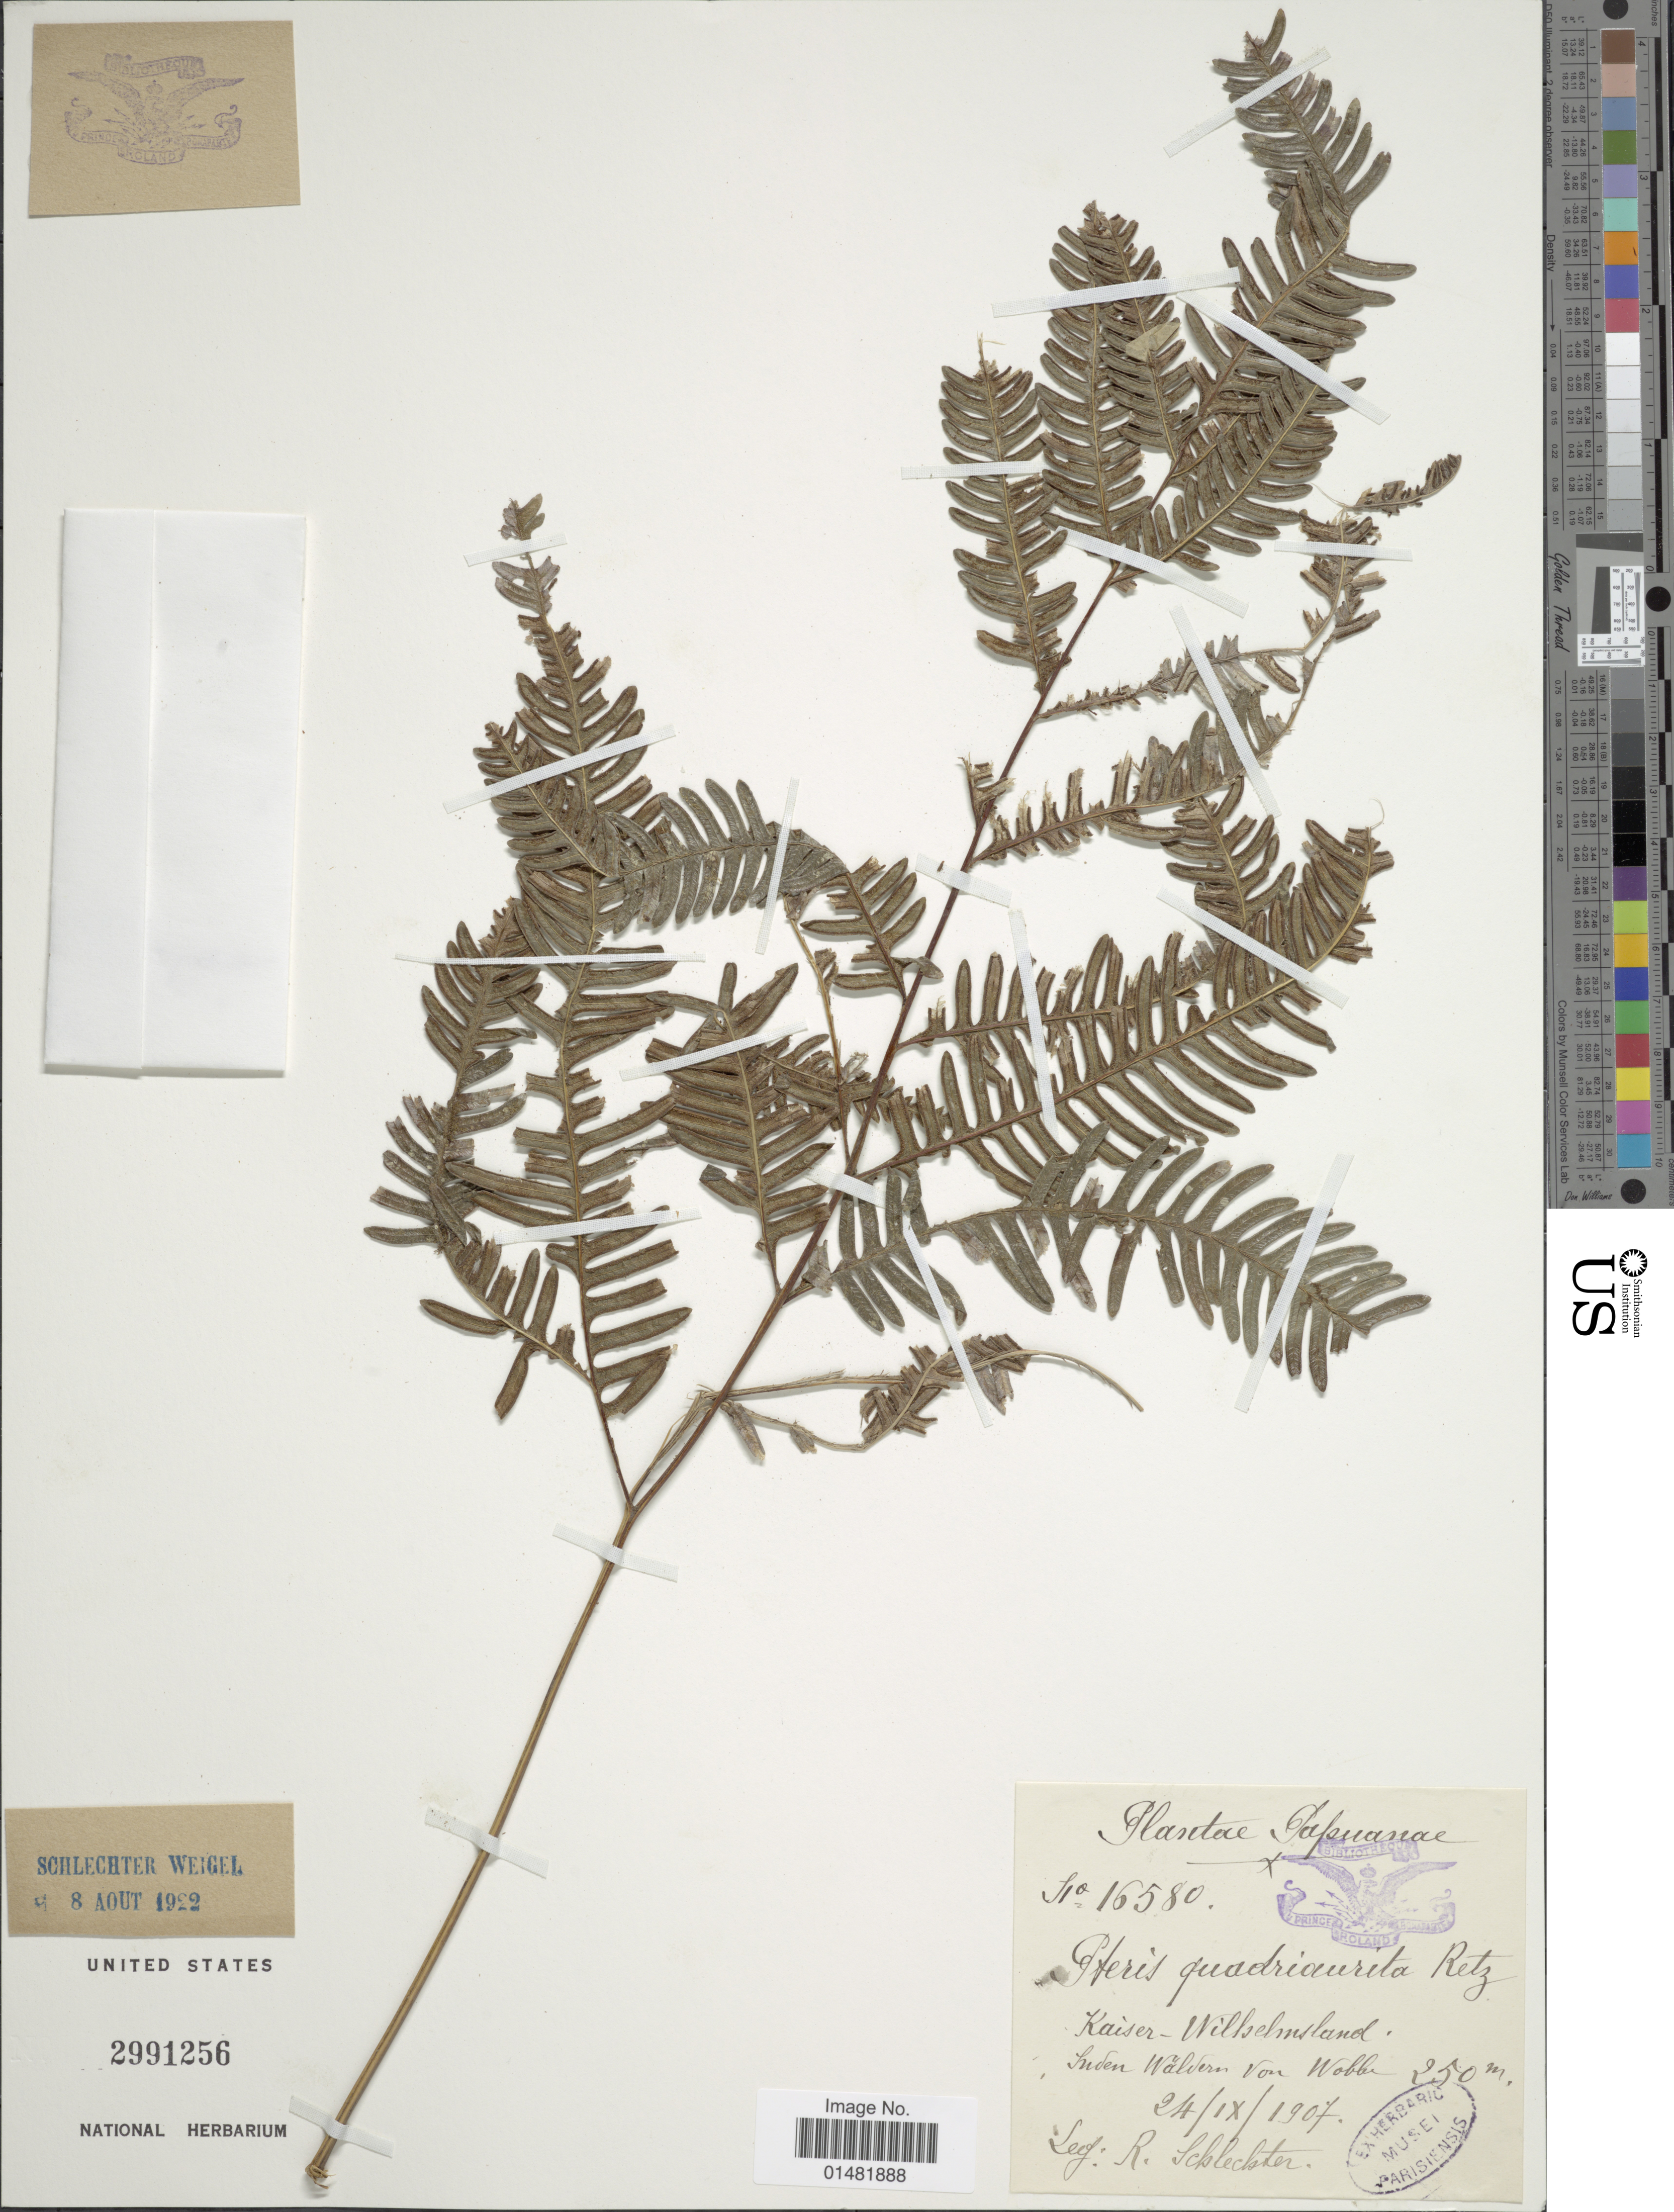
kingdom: Plantae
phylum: Tracheophyta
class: Polypodiopsida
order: Polypodiales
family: Pteridaceae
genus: Pteris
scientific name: Pteris pacifica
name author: Hieron.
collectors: F. R. R. Schlechter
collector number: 16580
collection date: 1907-09-24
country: Papua New Guinea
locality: Papuanae, Kaiser-Wilhelmsland, Suden Waldern von Wobber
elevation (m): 250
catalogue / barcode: US 2991256